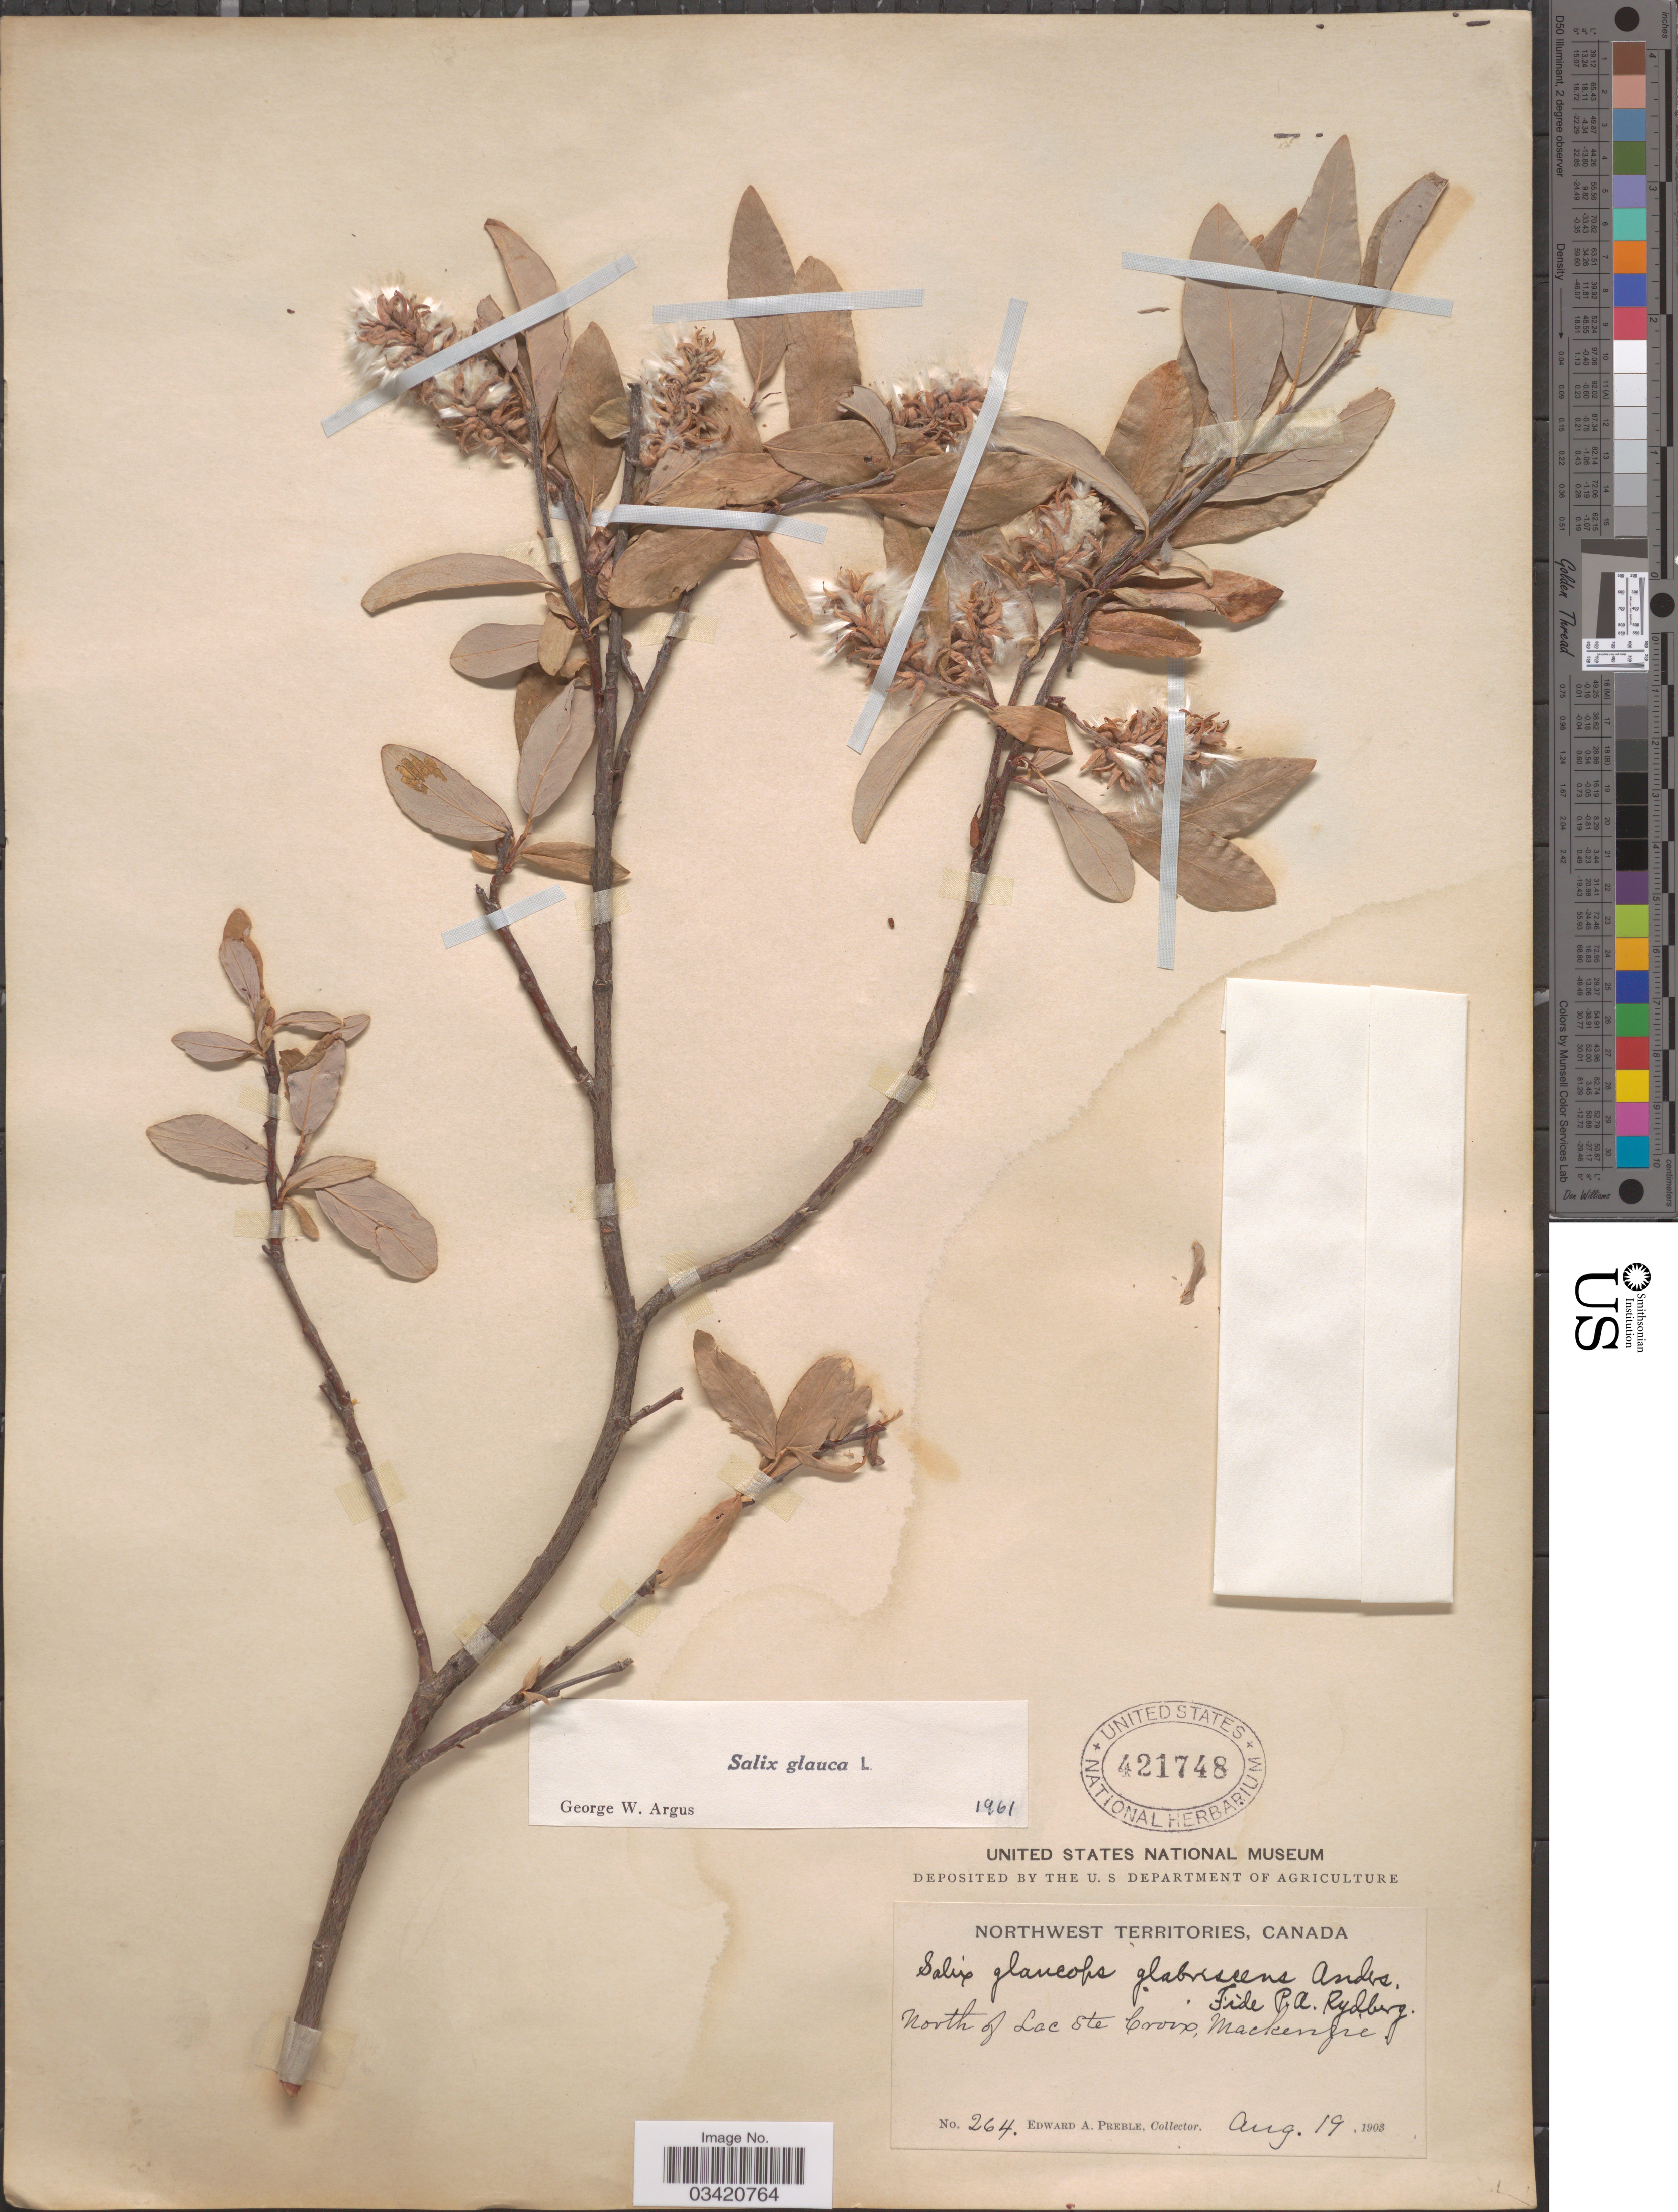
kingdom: Plantae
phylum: Tracheophyta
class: Magnoliopsida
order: Malpighiales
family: Salicaceae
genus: Salix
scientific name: Salix glauca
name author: L.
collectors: E. Preble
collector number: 264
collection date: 1903-08-19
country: Canada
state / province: Northwest Territories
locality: North of Lac Ste Croix, Mackenzie.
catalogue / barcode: US 421748